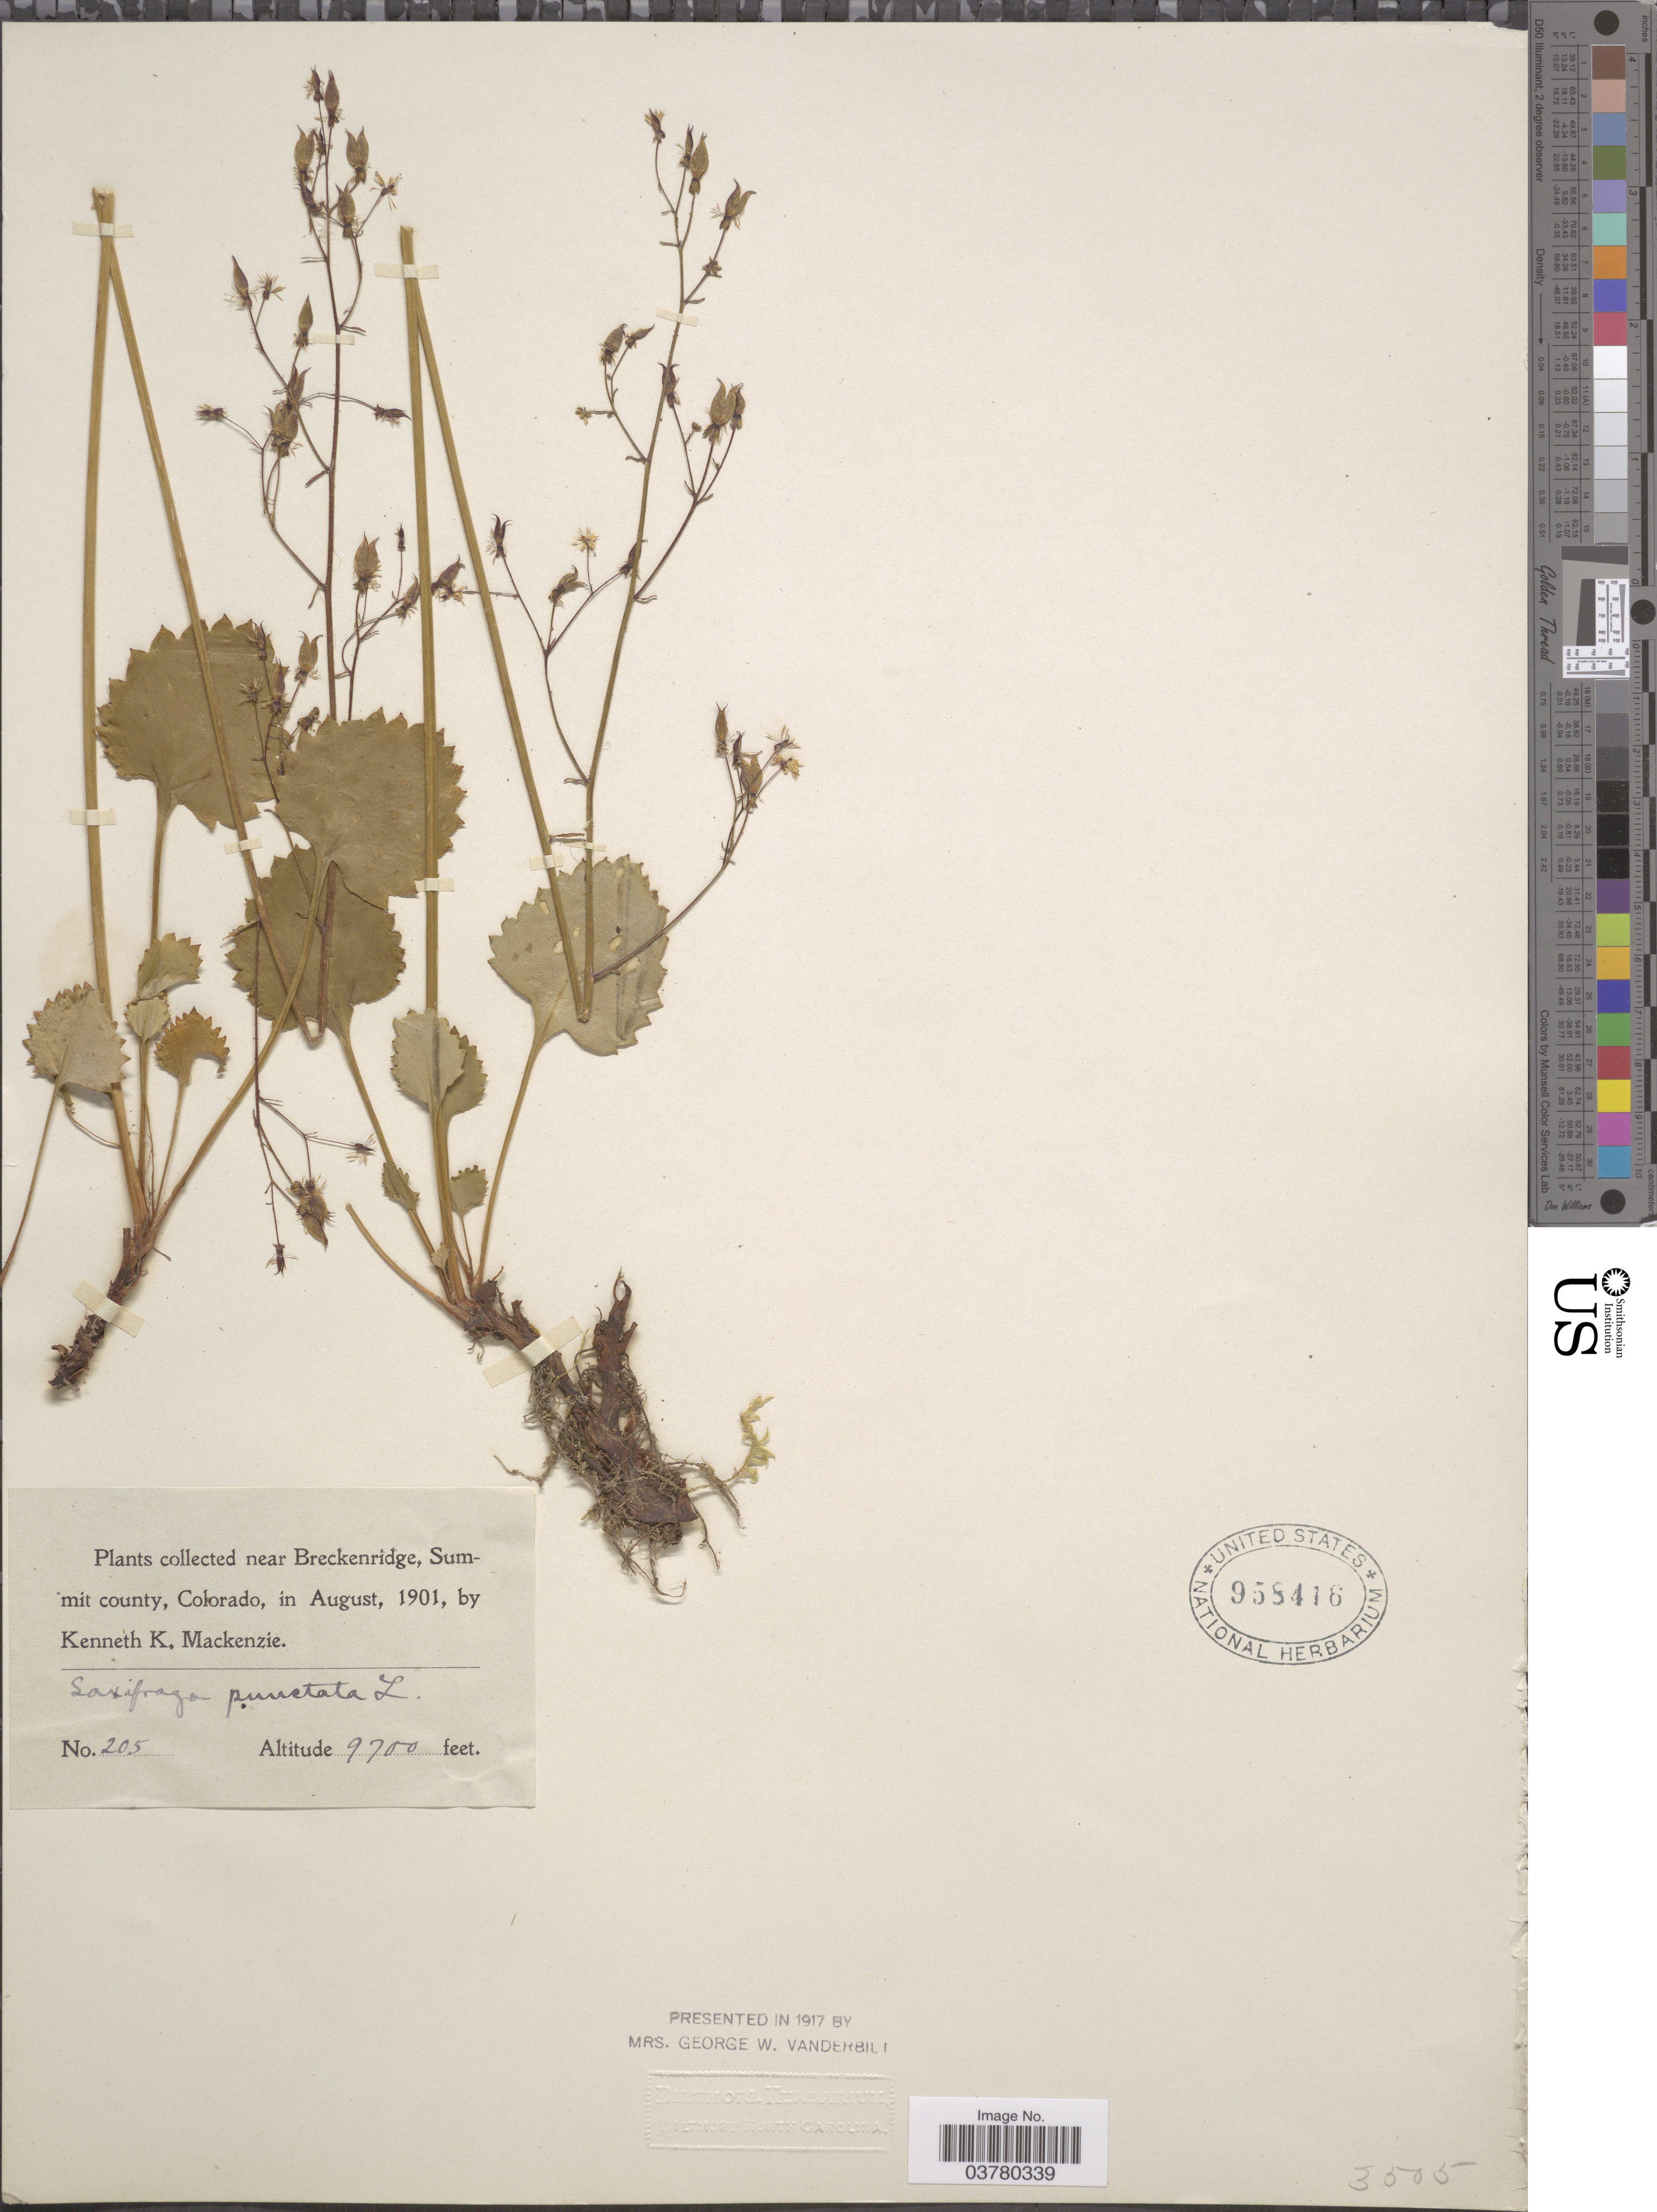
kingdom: Plantae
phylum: Tracheophyta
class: Magnoliopsida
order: Saxifragales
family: Saxifragaceae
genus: Micranthes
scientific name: Micranthes odontoloma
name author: (Piper) A. Heller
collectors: K. K. Mackenzie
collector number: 205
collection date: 1901-08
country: United States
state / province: Colorado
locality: Near Breckenridge, Summit county.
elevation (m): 2957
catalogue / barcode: US 958416